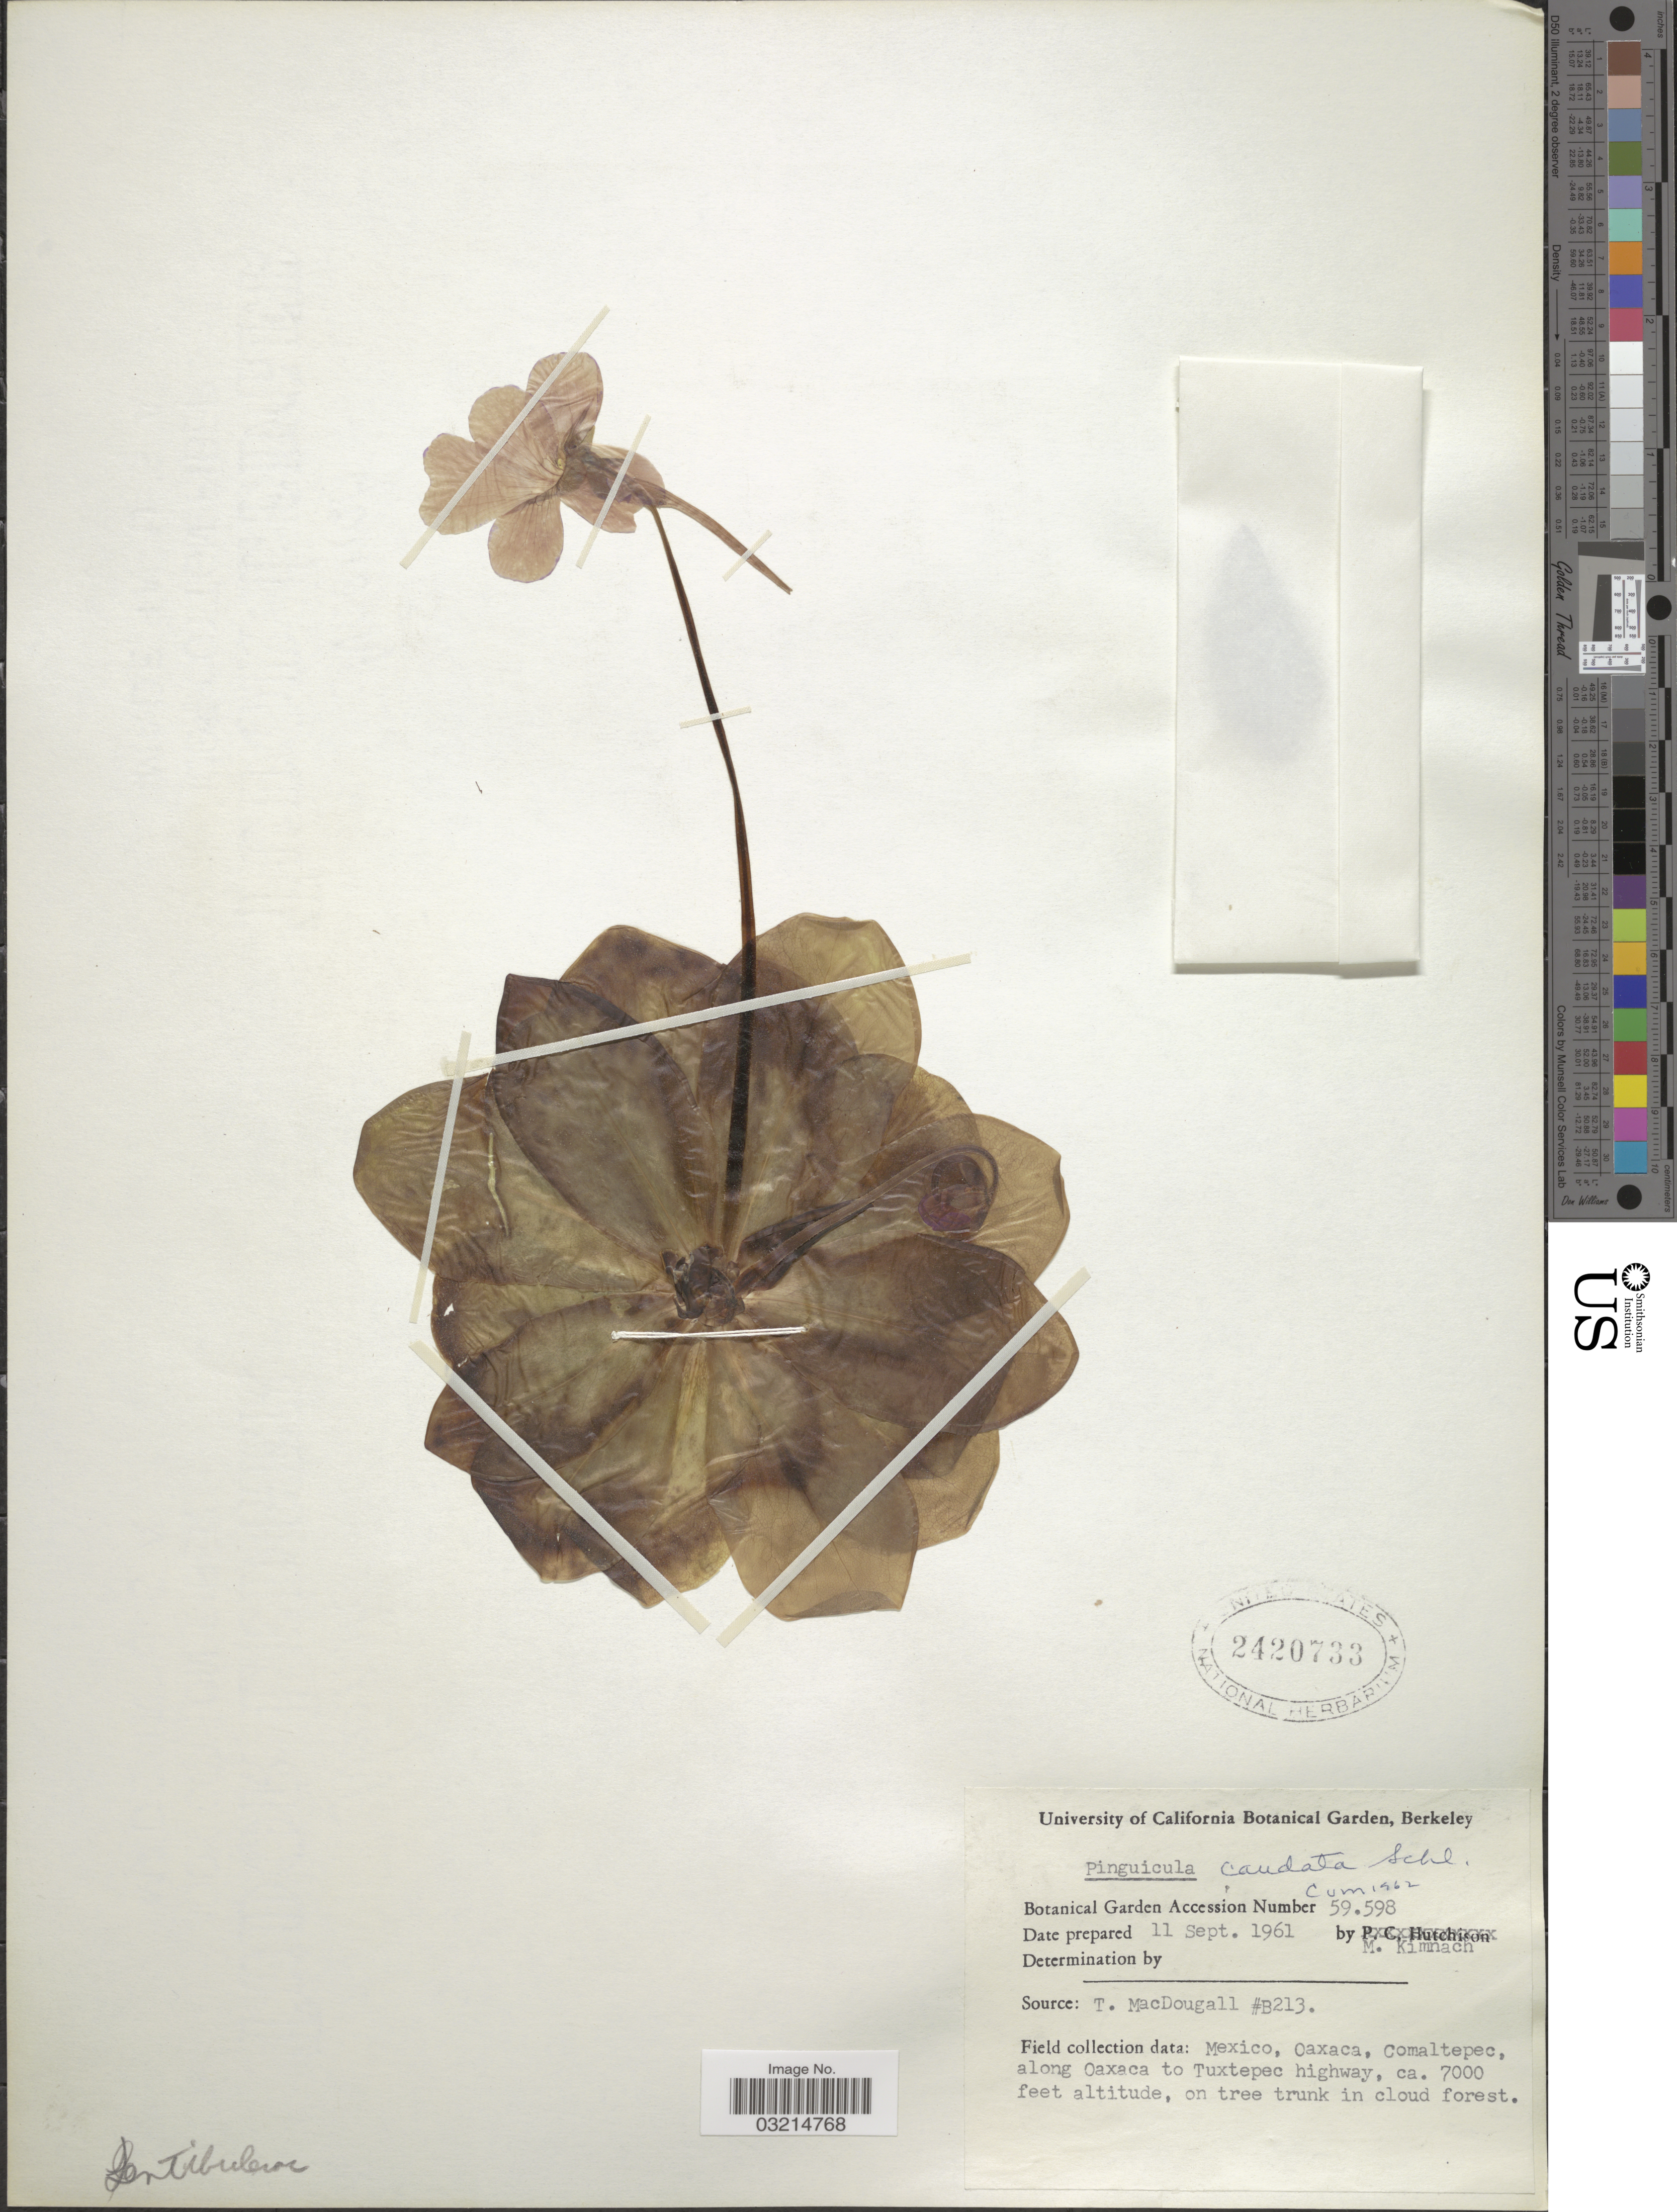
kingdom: Plantae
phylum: Tracheophyta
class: Magnoliopsida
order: Lamiales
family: Lentibulariaceae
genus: Pinguicula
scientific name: Pinguicula caudata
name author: Schltdl.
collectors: M. W. Kimnach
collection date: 1961-09-11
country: United States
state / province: California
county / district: Alameda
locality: University of California Botanical Garden, Berkeley.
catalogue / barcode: US 2420733